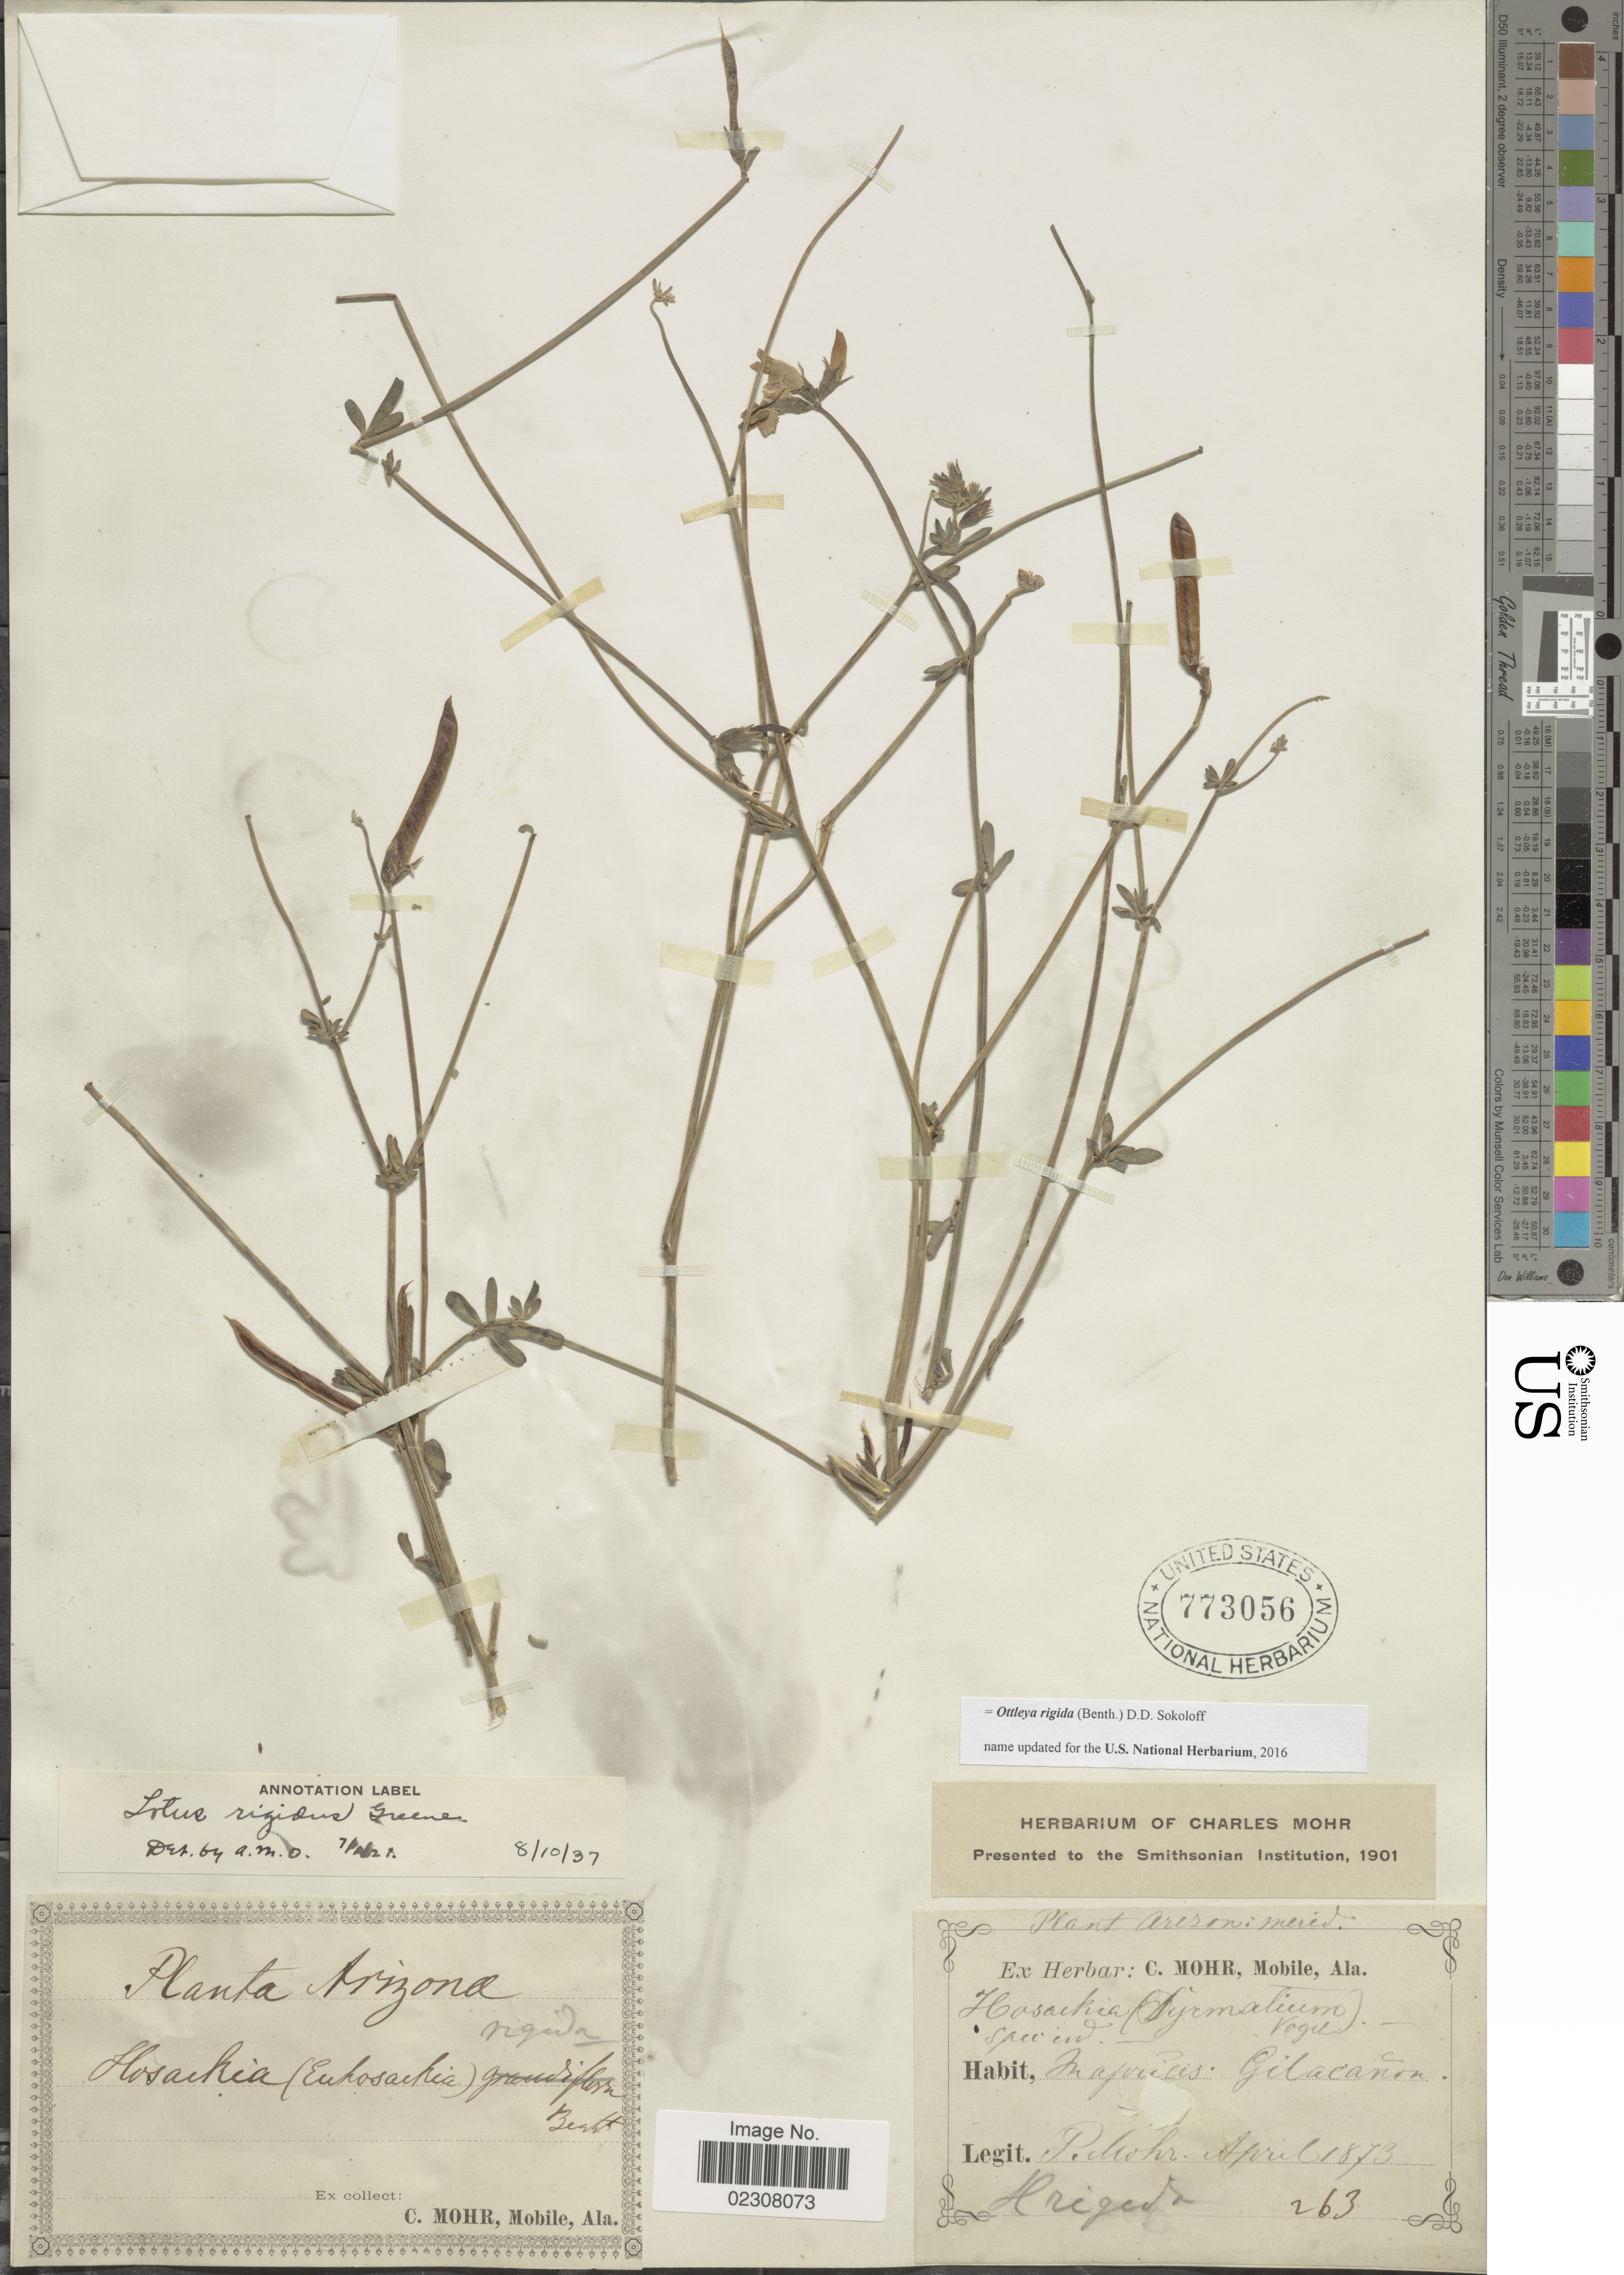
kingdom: Plantae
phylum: Tracheophyta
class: Magnoliopsida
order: Fabales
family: Fabaceae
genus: Ottleya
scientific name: Ottleya rigida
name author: (Benth.) D.D. Sokoloff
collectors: C. T. Mohr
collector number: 263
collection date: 1873-04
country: United States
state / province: Arizona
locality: In apricis Gila Cañon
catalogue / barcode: US 773056